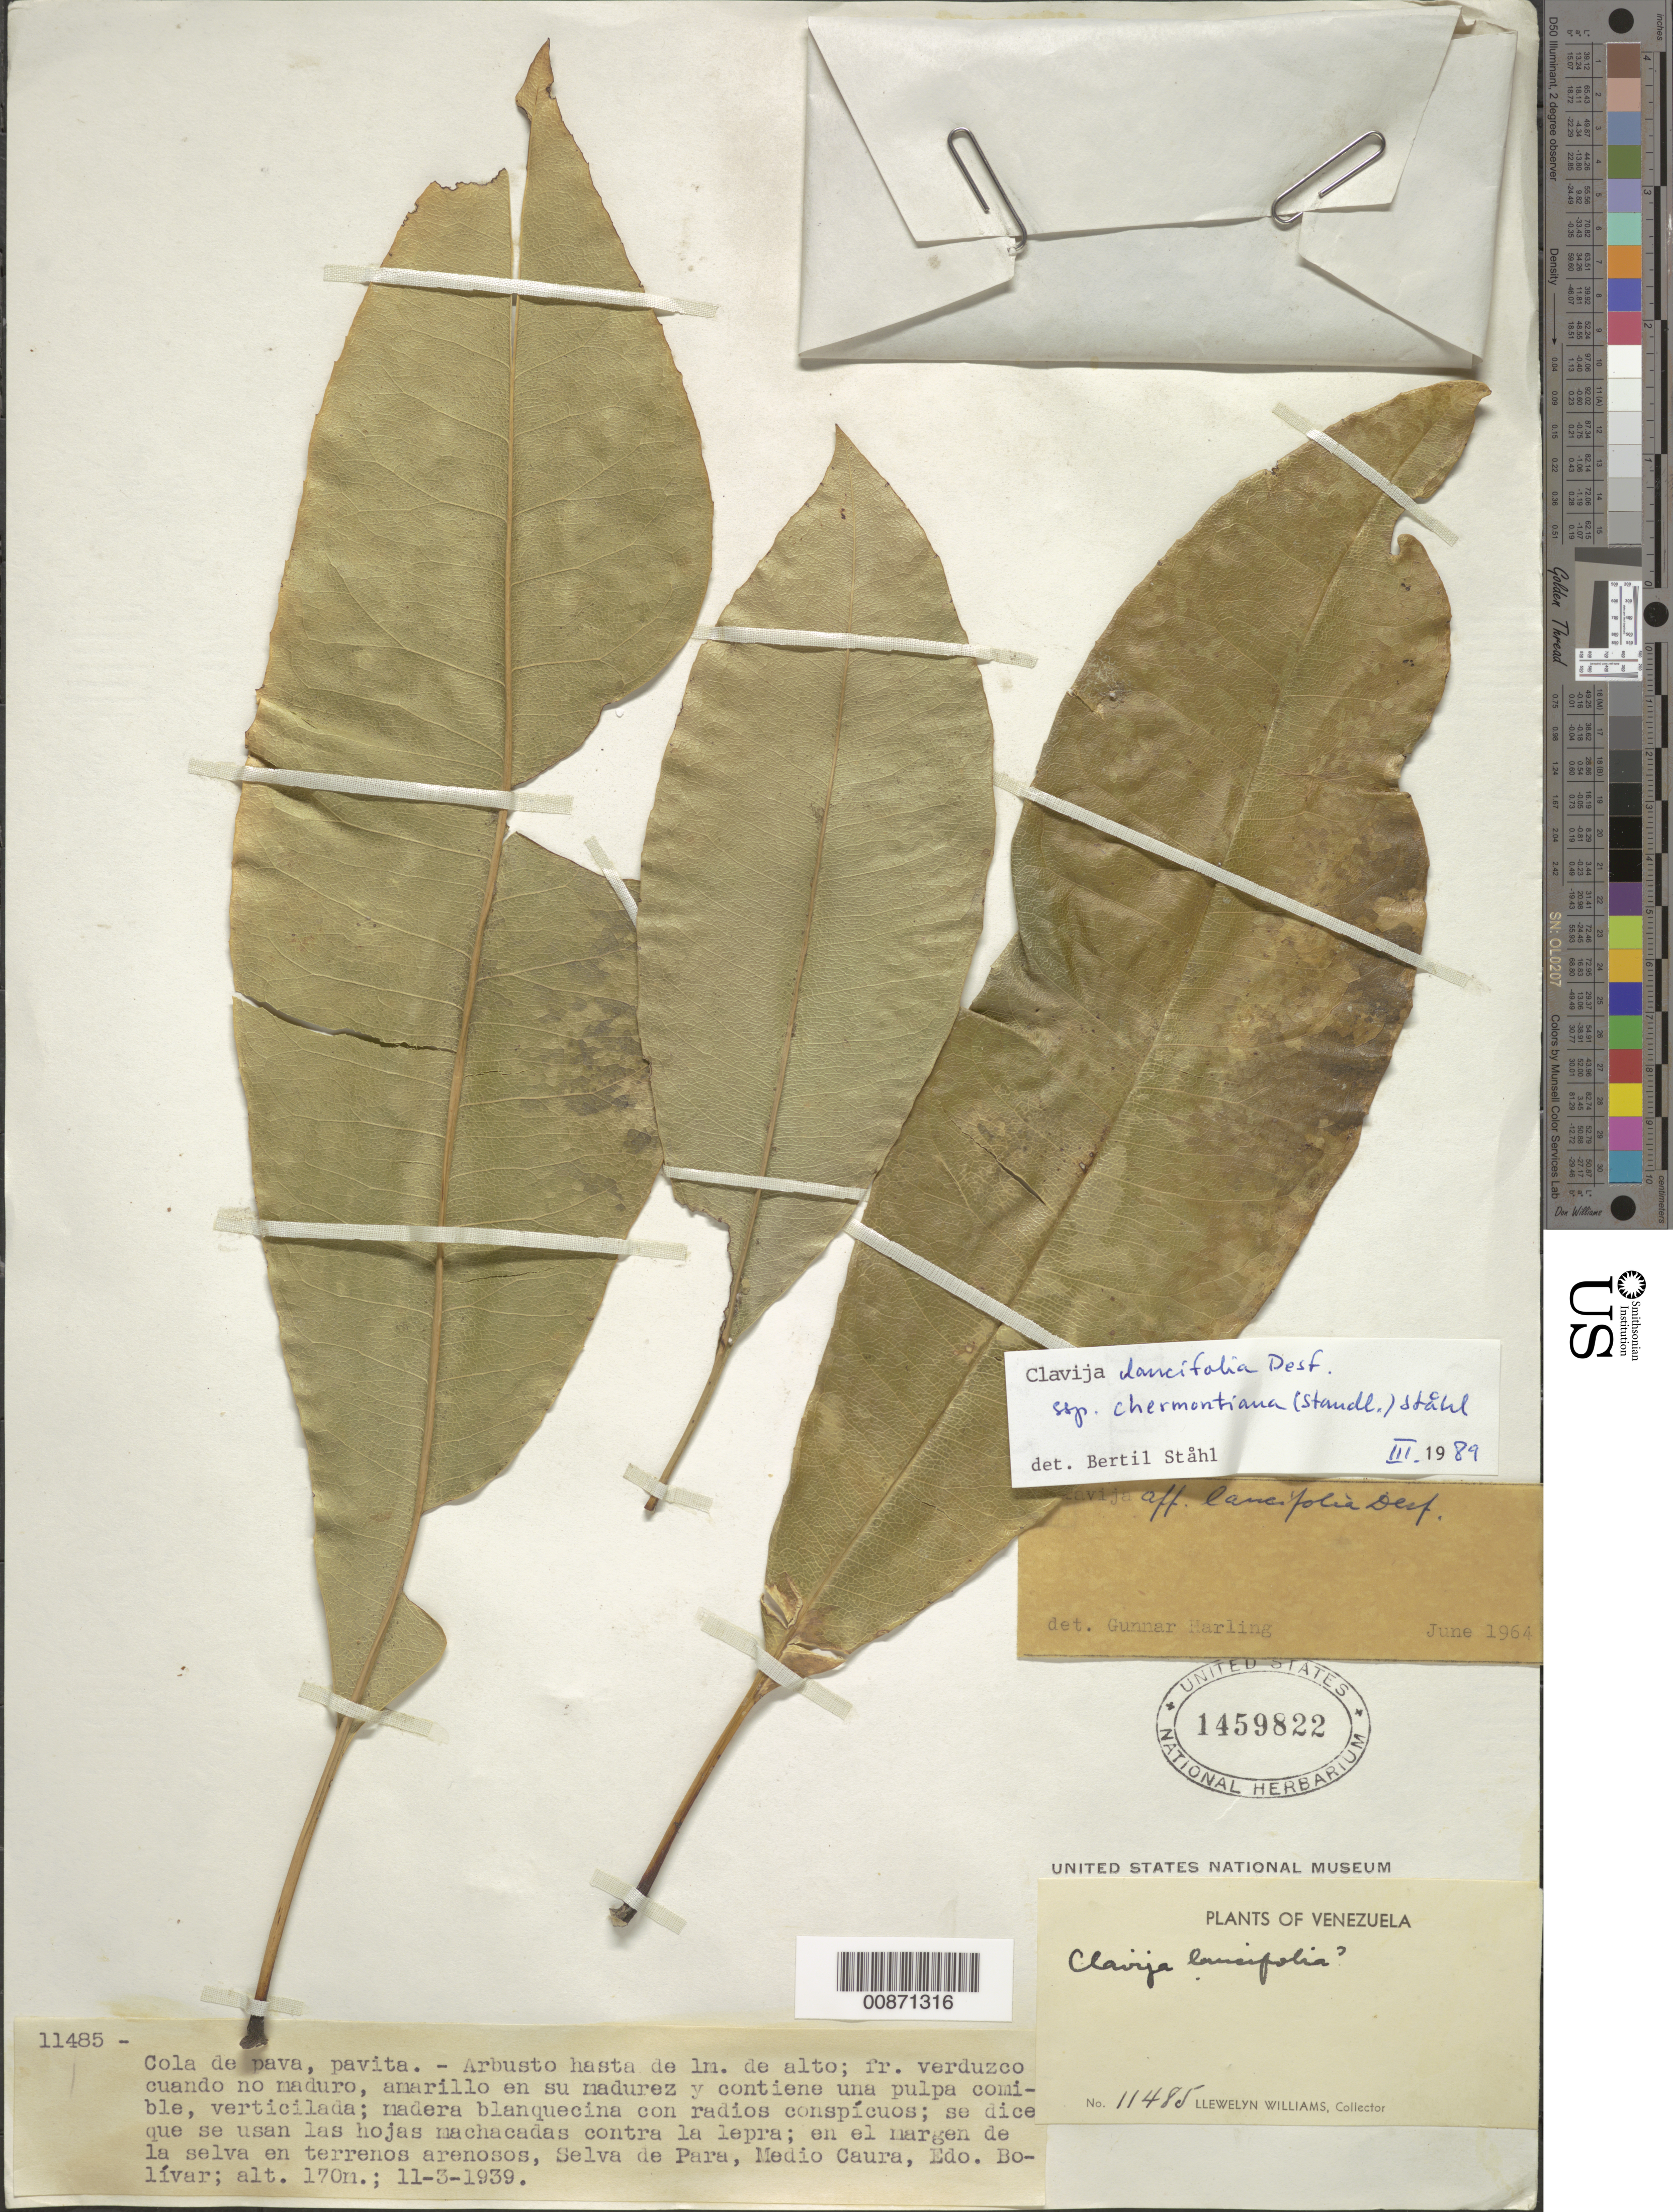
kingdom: Plantae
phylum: Tracheophyta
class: Magnoliopsida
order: Ericales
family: Primulaceae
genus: Clavija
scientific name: Clavija lancifolia subsp. chermontiana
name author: (Standl.) B. Ståhl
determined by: Ståhl, B.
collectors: Ll. Williams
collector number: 11485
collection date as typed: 11-Mar-39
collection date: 1939-03-11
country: Venezuela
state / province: Bolívar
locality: Salto de Para, Medio Caura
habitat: Margen de la selva en terrenos arenosos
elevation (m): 170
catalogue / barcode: US 1459822